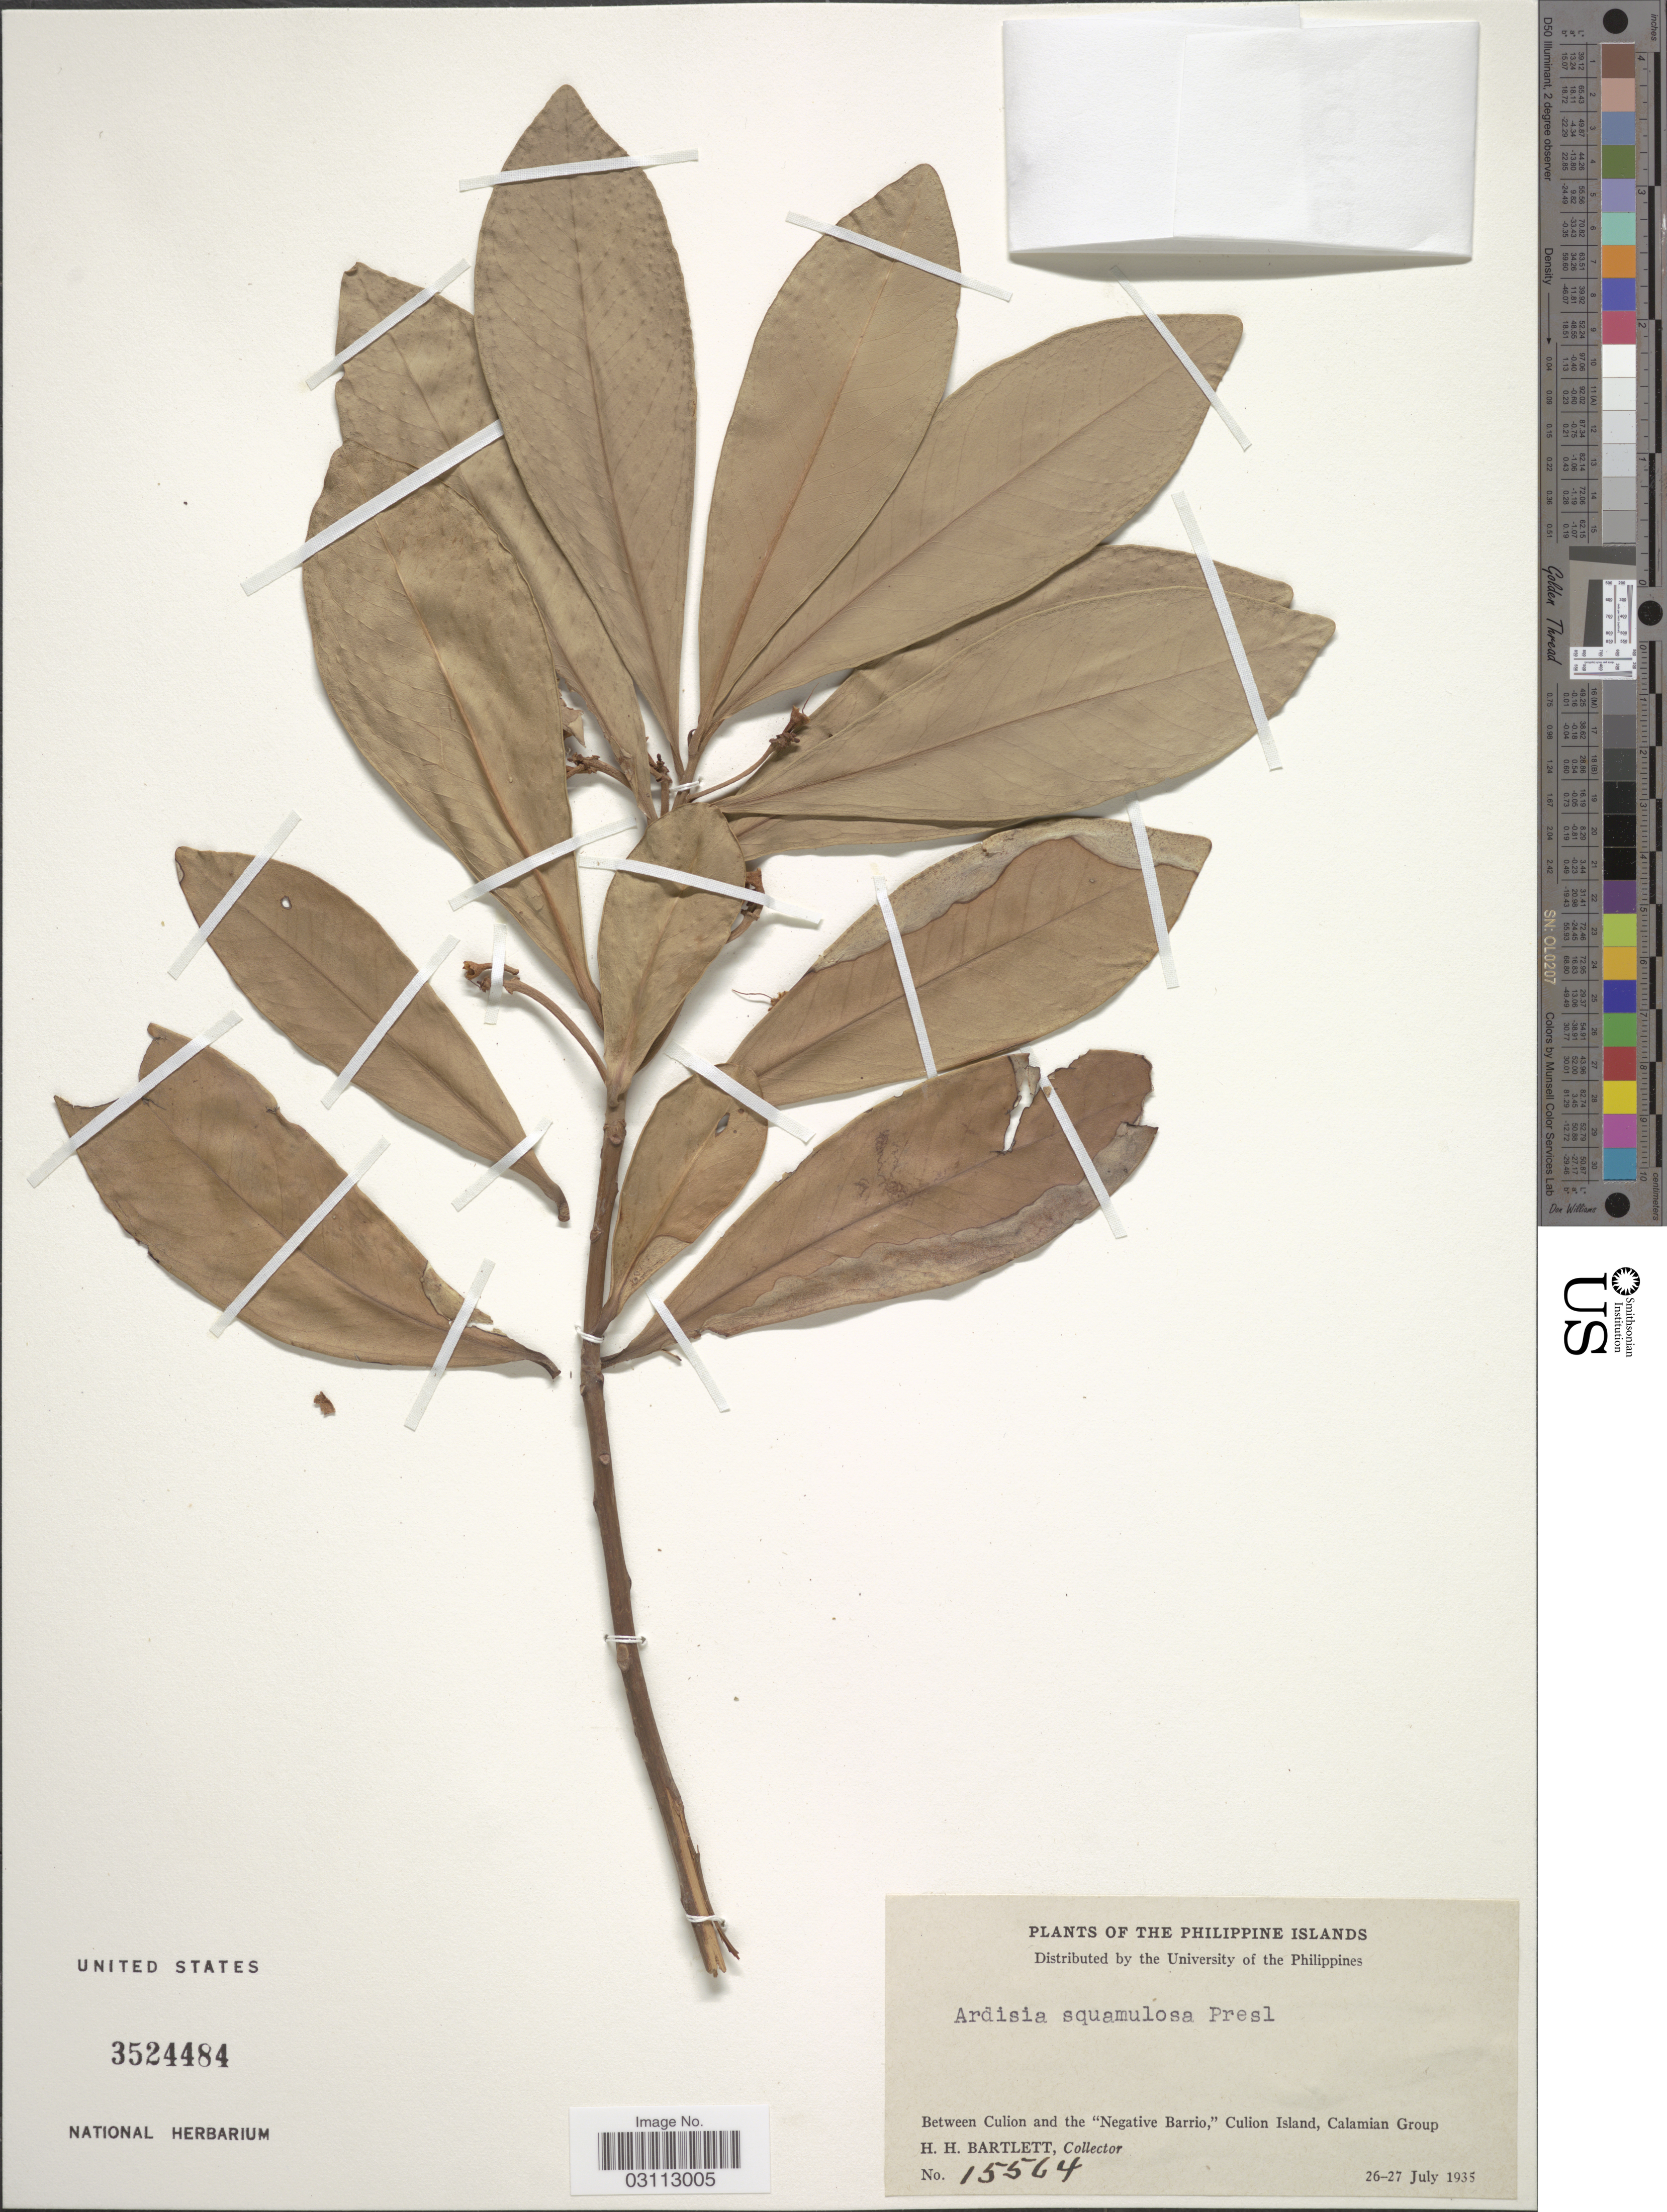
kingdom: Plantae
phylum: Tracheophyta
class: Magnoliopsida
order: Ericales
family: Primulaceae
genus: Ardisia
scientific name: Ardisia squamulosa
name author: C. Presl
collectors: H. H. Bartlett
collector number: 15564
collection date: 1935-07-26/1935-07-27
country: Philippines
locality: Between Culion and the "Negative Barrio," Culion Island, Calamian Group.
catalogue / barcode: US 3524484